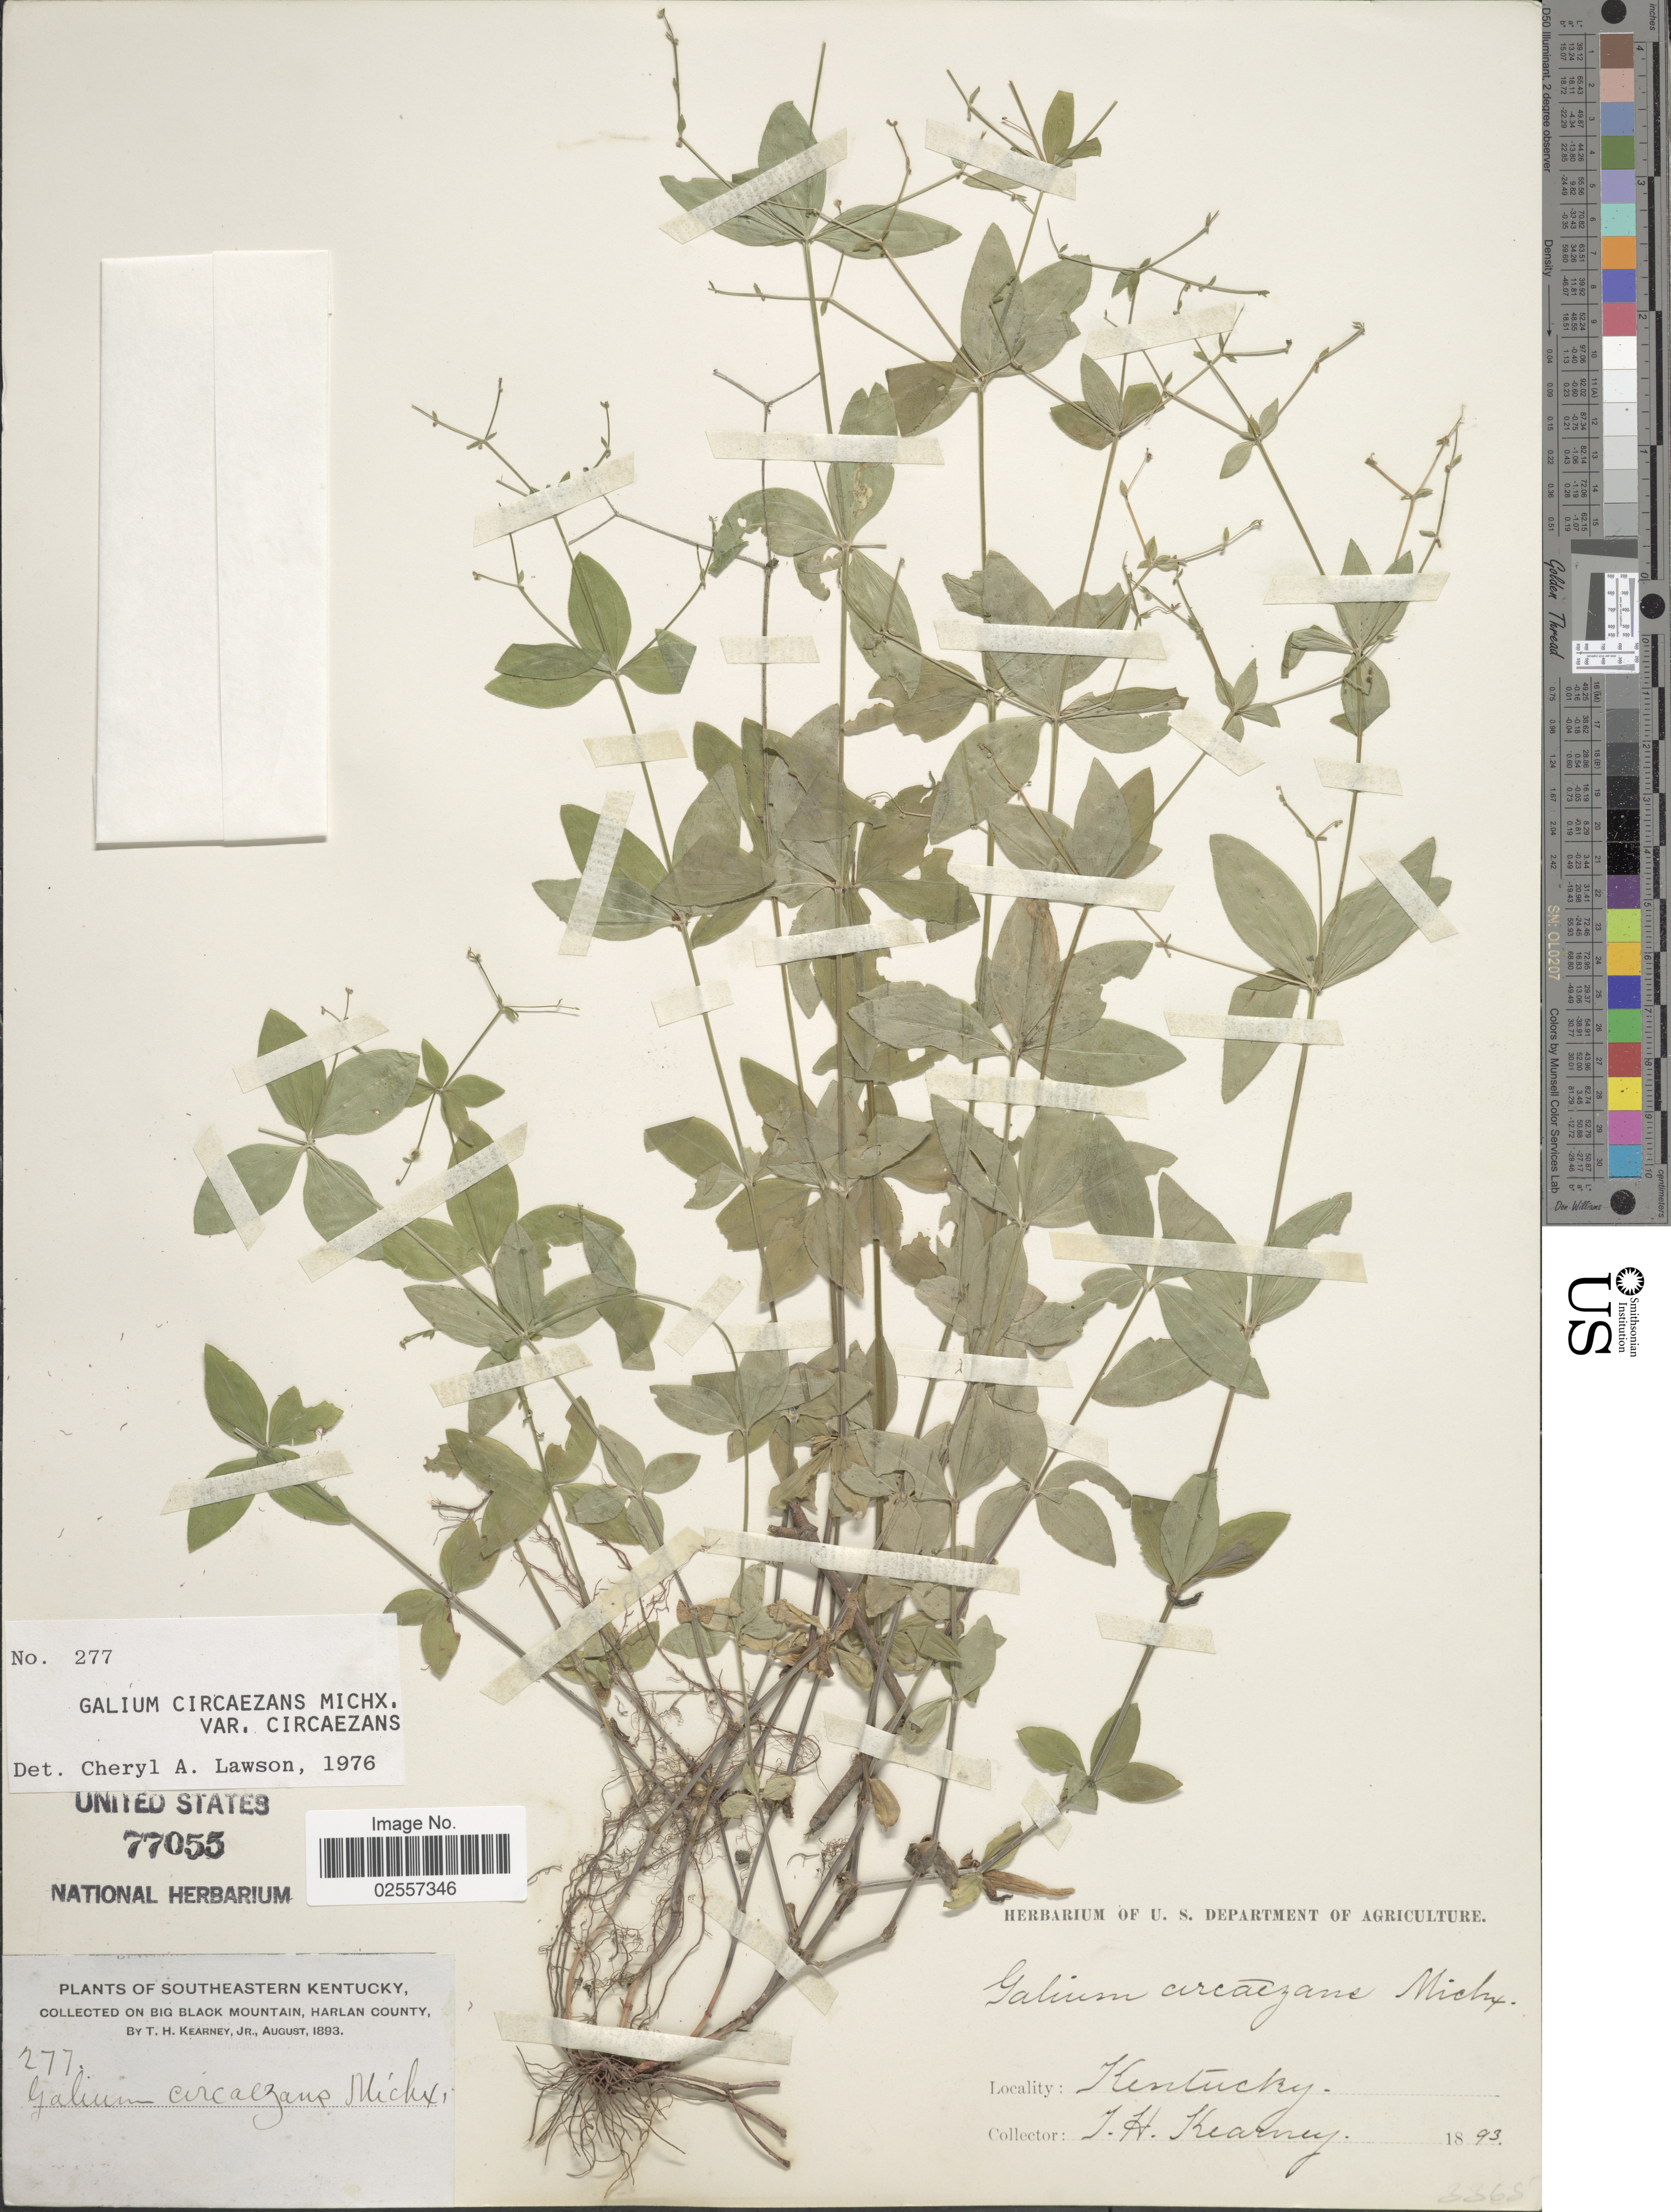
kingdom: Plantae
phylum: Tracheophyta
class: Magnoliopsida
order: Gentianales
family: Rubiaceae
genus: Galium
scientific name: Galium circaezans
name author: Michx.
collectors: T. H. Kearney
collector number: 277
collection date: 1893-08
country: United States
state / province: Kentucky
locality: Southeastern Kentucky. Big Black Mountain, Harlan County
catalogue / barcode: US 77055